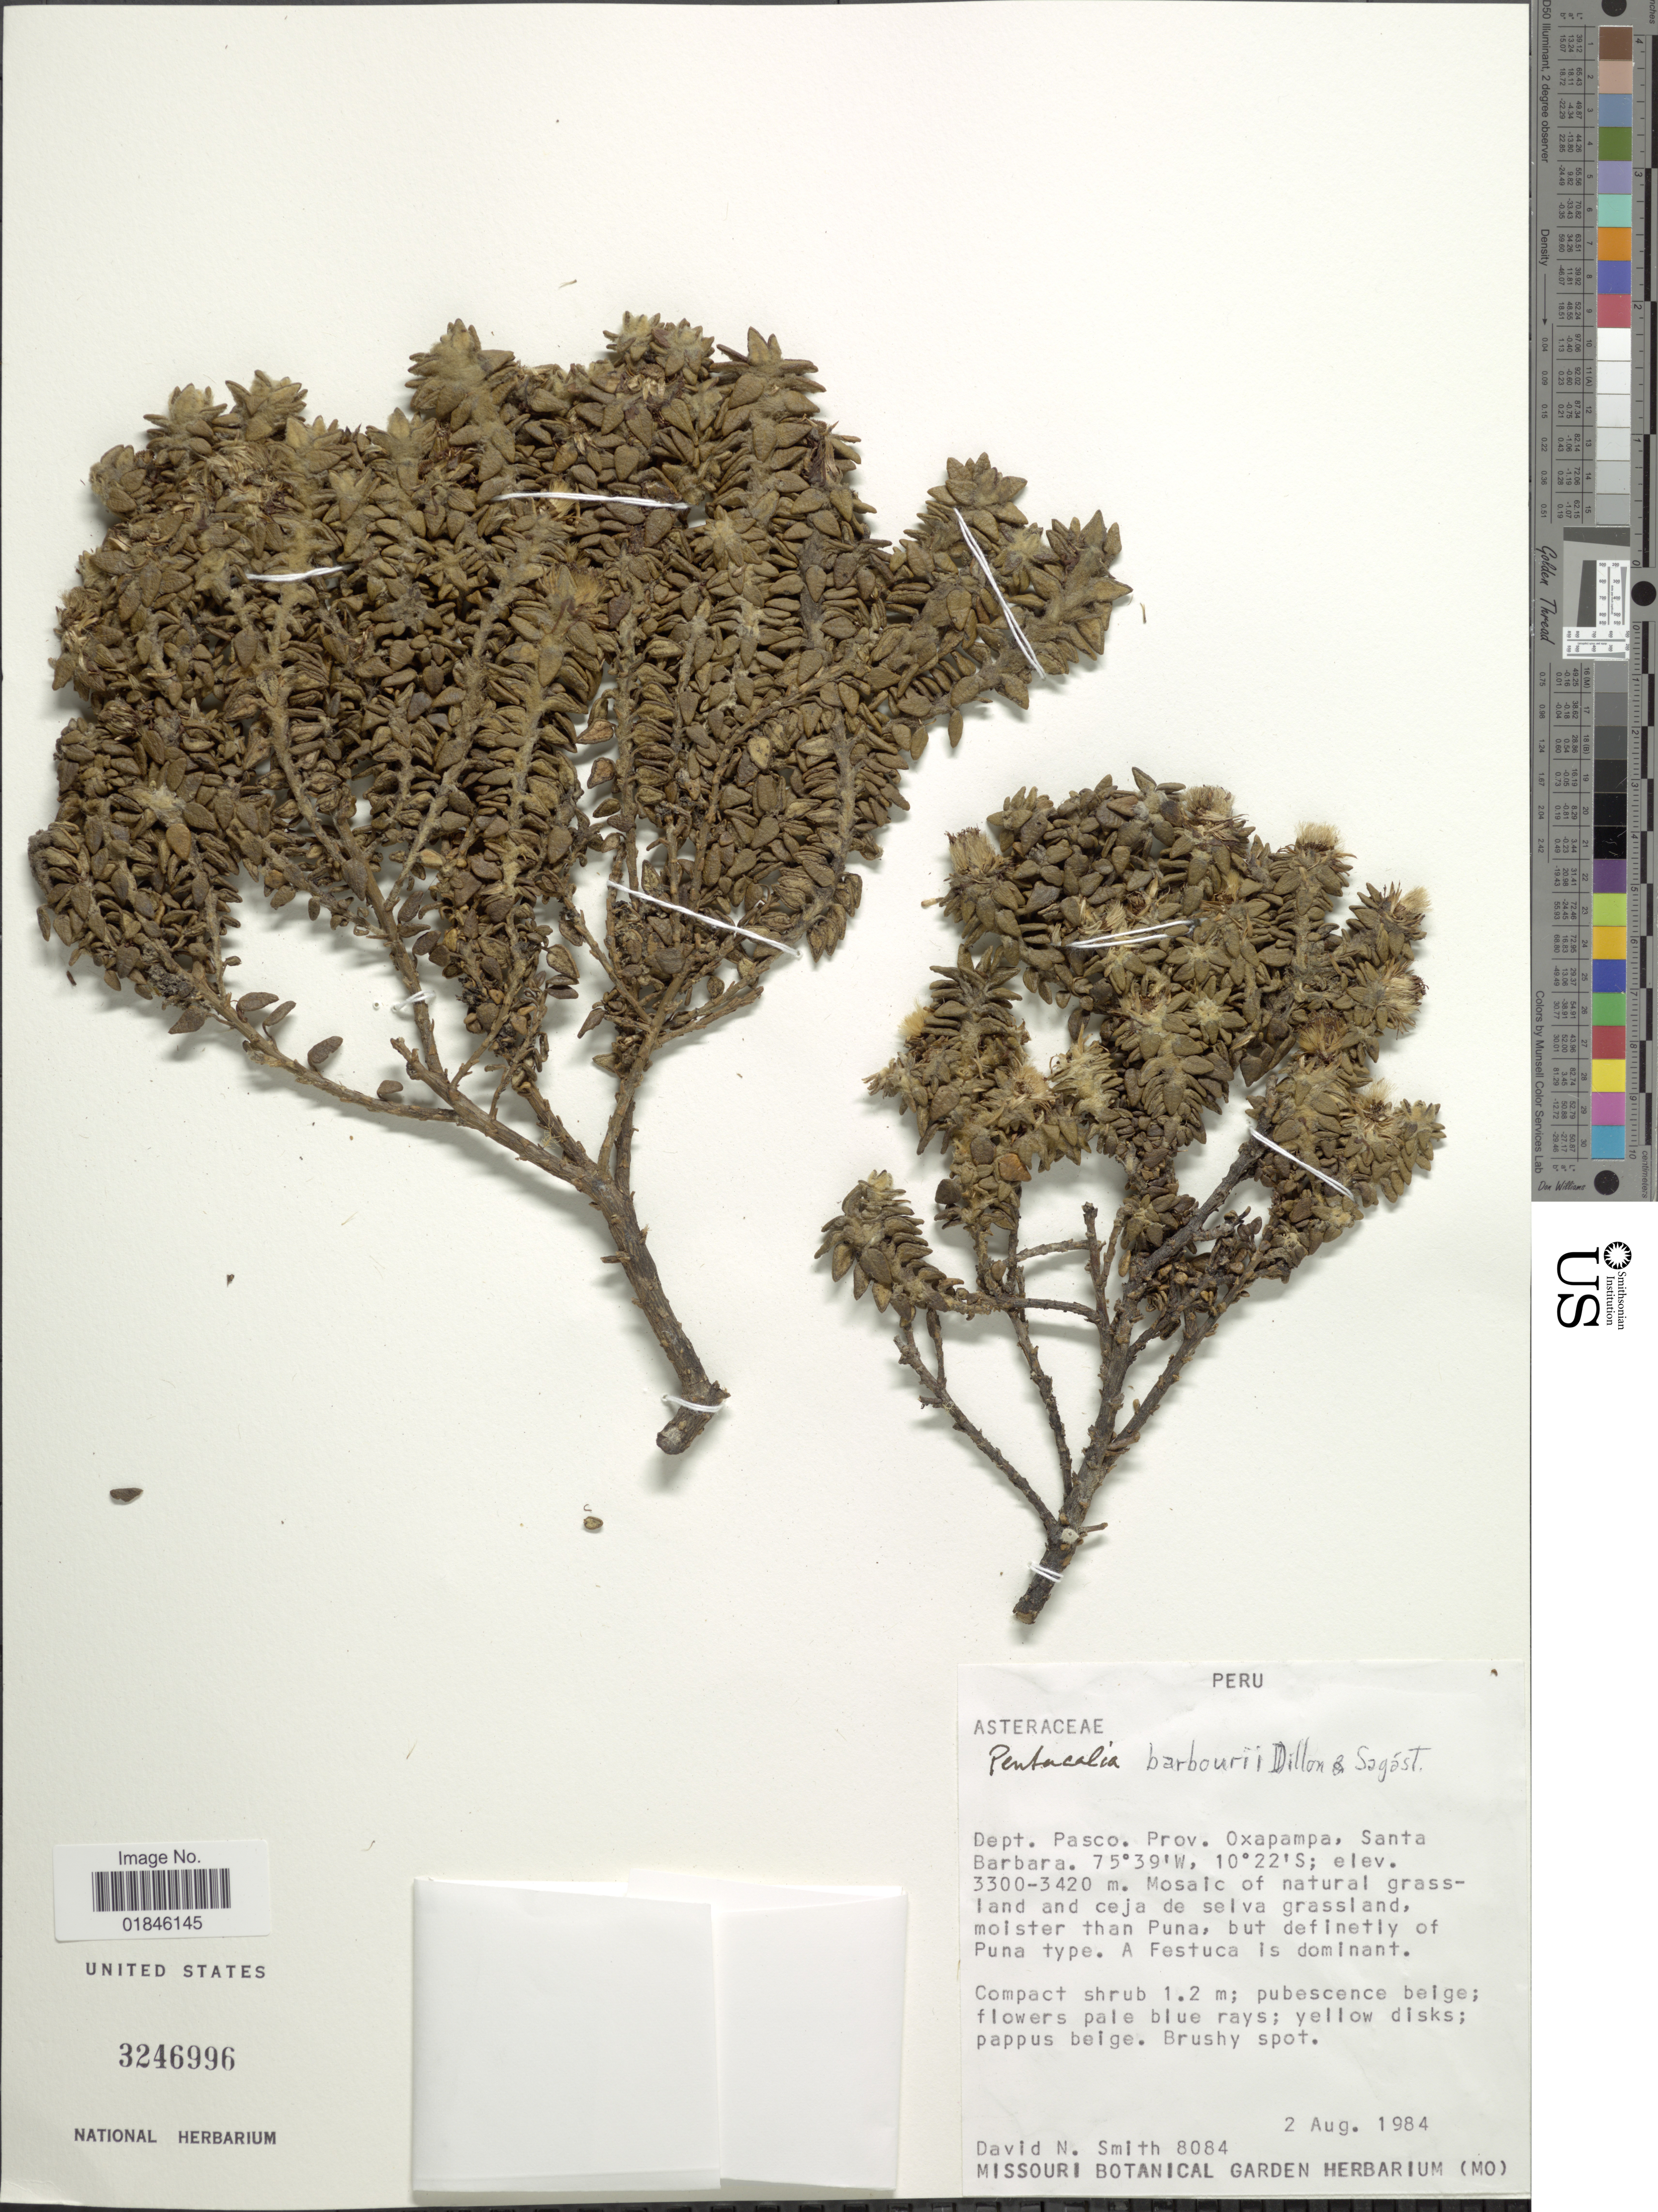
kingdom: Plantae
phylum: Tracheophyta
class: Magnoliopsida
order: Asterales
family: Asteraceae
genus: Pentacalia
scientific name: Pentacalia barbourii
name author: M.O. Dillon & Sagást.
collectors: D. Smith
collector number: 8084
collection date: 1984-08-02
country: Peru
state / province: Pasco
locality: Dept. Pasco. Prov. Oxapampa, Santa Barbara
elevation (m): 3300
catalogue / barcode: US 3246996